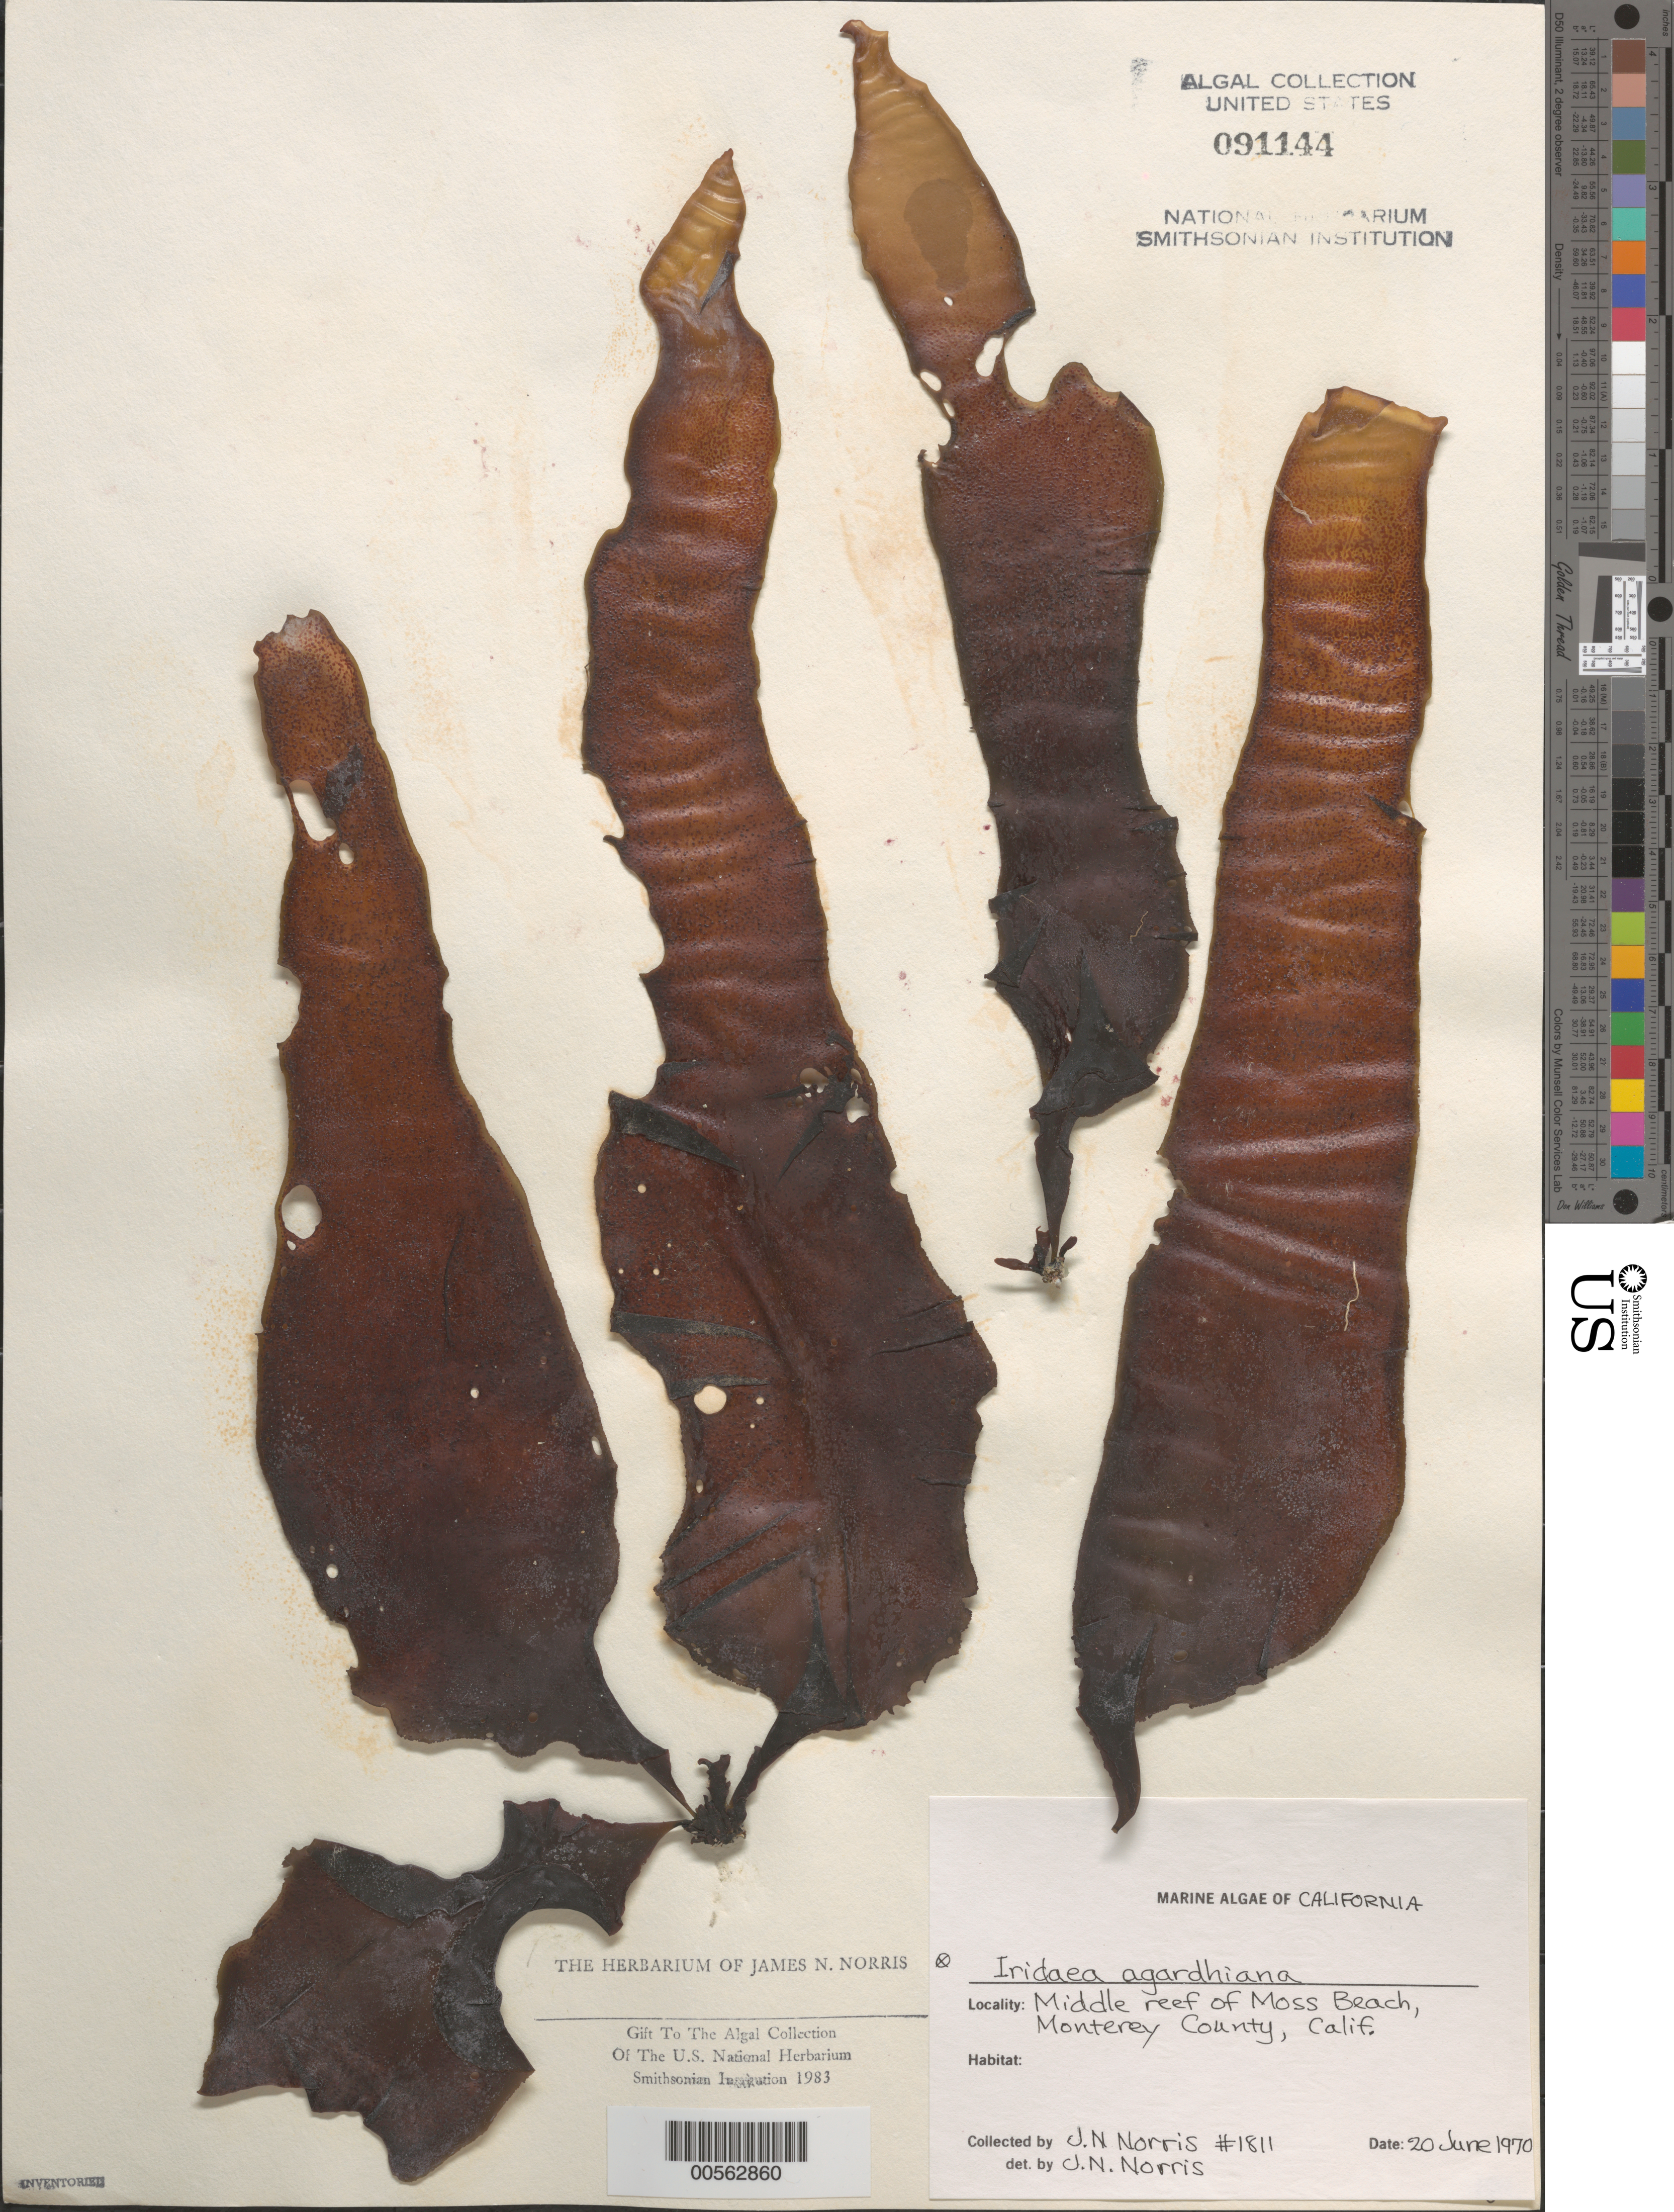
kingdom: Plantae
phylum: Rhodophyta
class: Florideophyceae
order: Gigartinales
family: Gigartinaceae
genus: Mazzaella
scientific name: Mazzaella flaccida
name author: (Setchell & N.L. Gardner) Fredericq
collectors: J. N. Norris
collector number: JN-1811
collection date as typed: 20 Jun 1970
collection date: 1970-06-20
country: United States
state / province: California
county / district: Monterey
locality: Middle Reef of Moss Beach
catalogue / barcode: US 91144